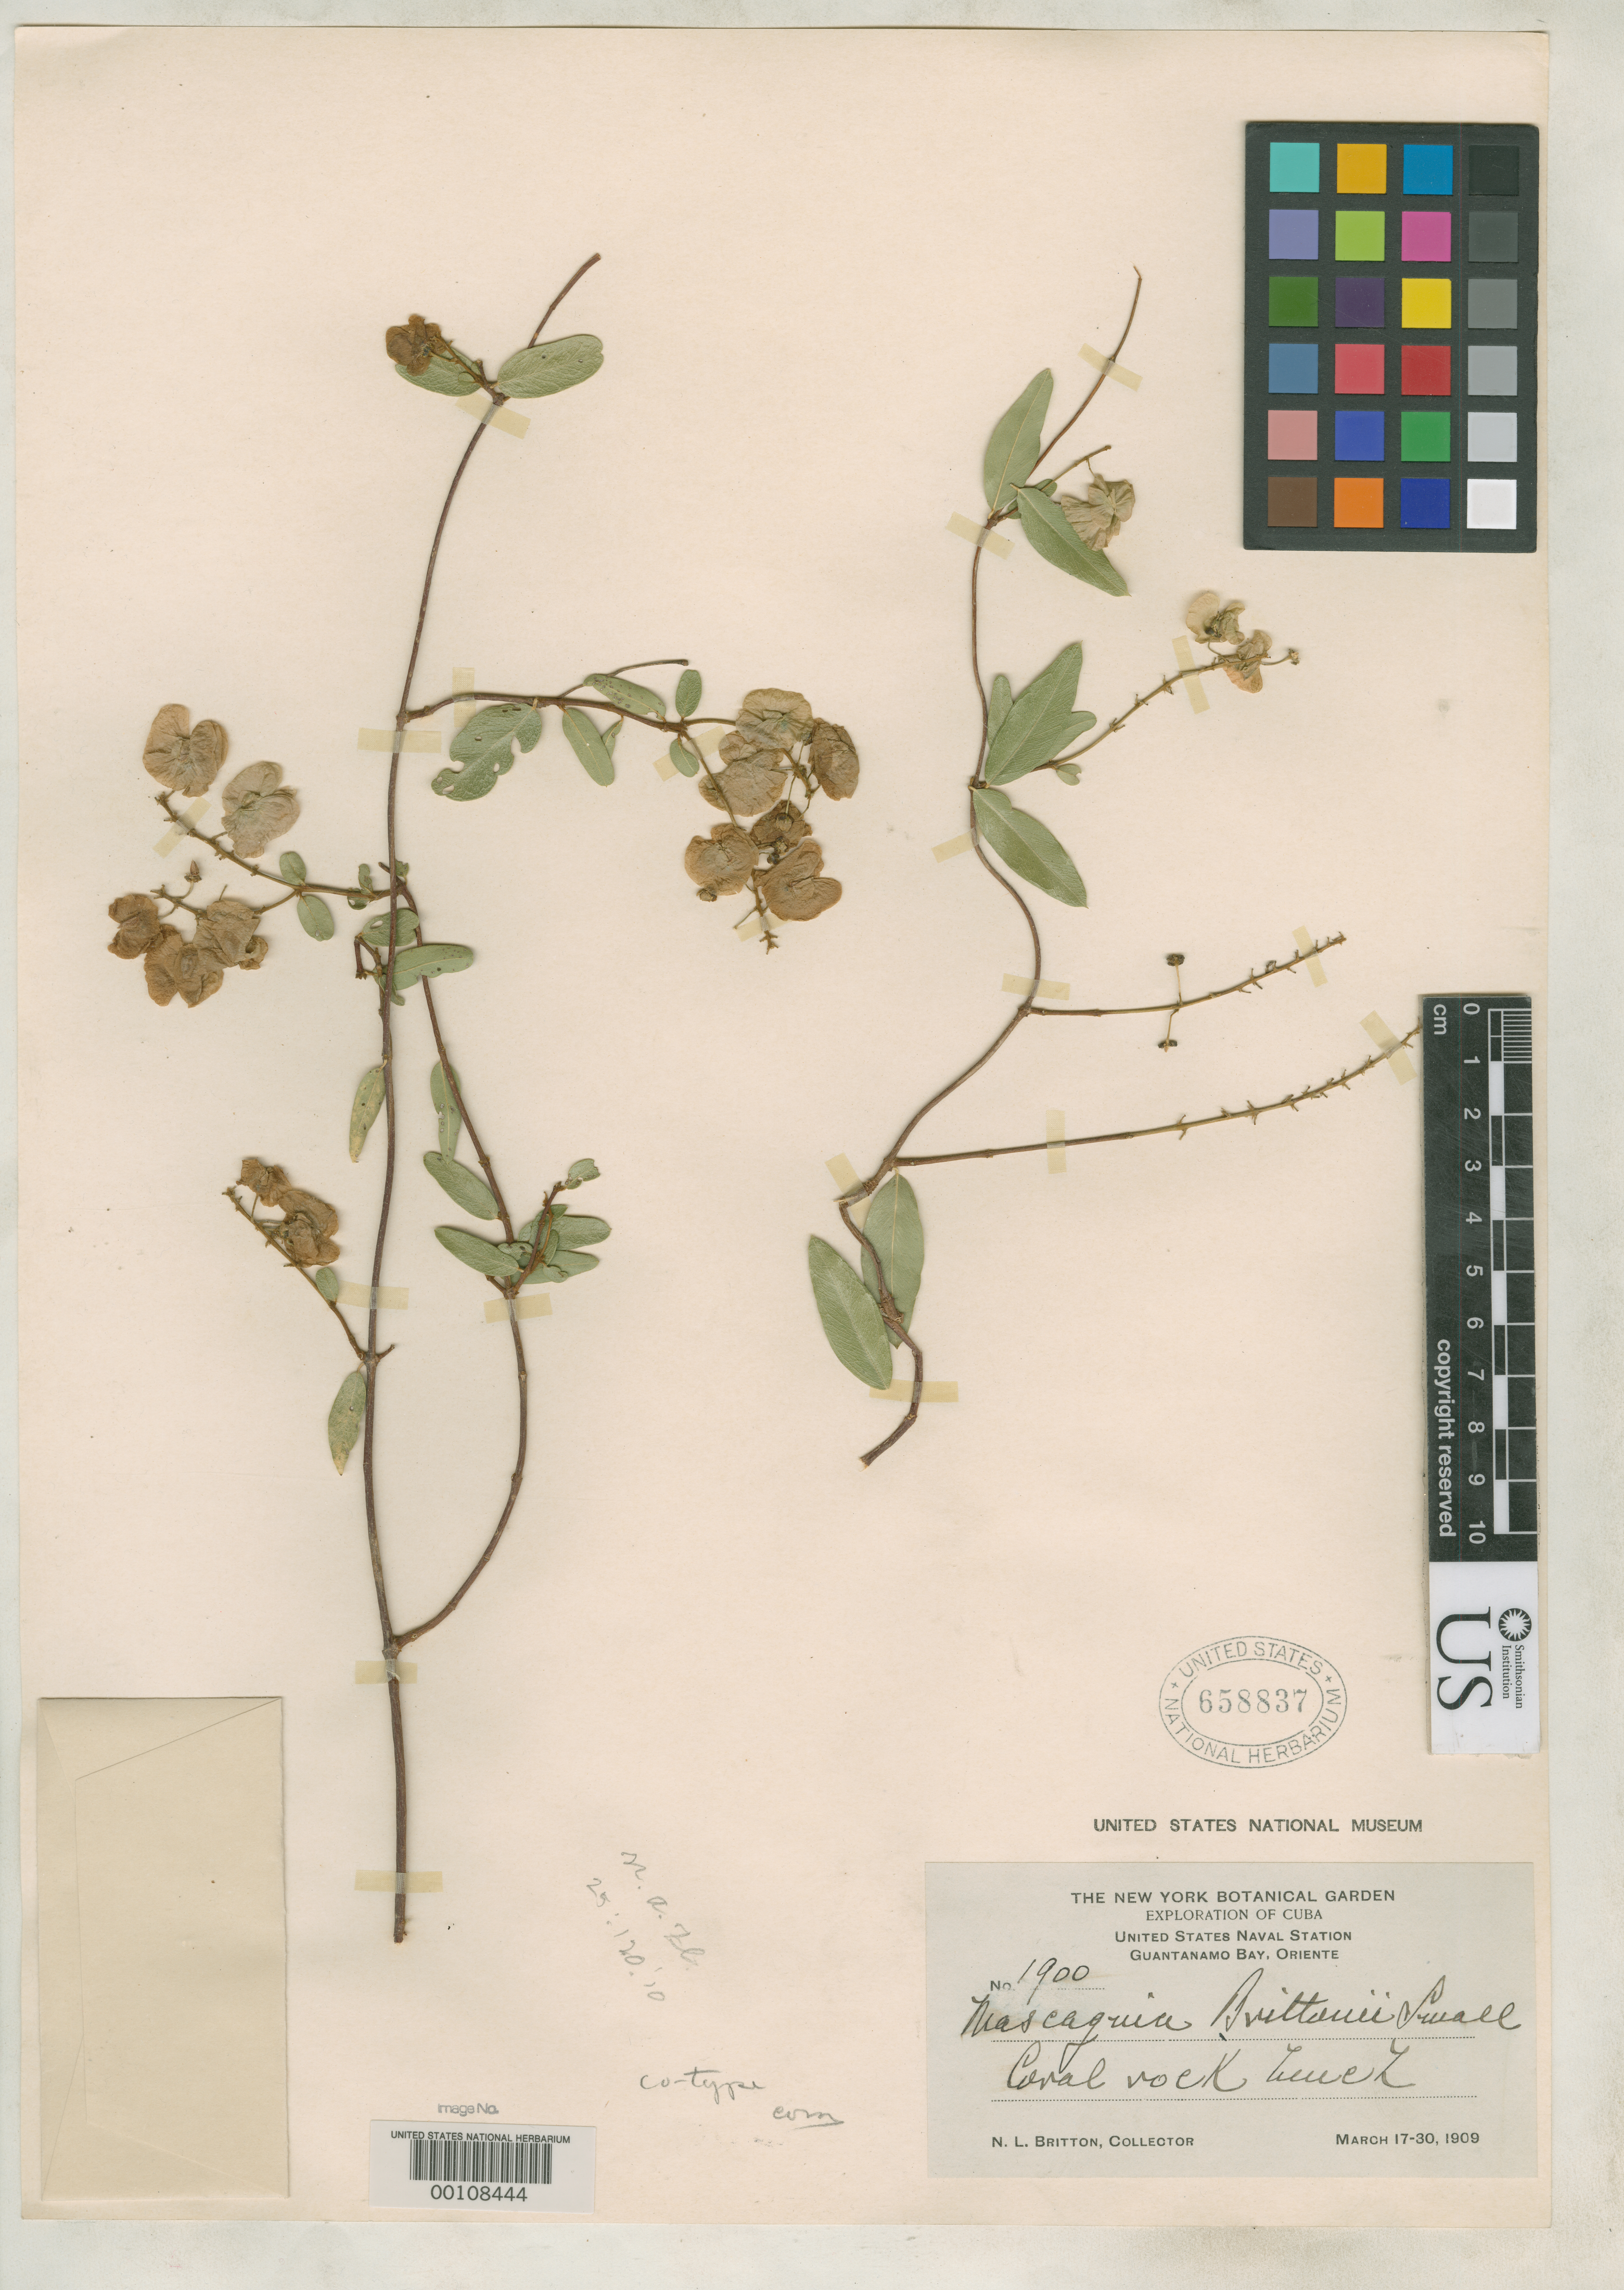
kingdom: Plantae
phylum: Tracheophyta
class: Magnoliopsida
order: Malpighiales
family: Malpighiaceae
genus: Mascagnia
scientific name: Mascagnia brittonii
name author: Small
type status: Isotype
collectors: N. Britton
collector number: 1900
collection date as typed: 17 Mar 1909 to 30 Mar 1909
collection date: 1909-03-17/1909-03-30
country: Cuba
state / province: Oriente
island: Greater Antilles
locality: United States Naval Station, Guantanamo Bay, Oriente.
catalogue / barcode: US 658837